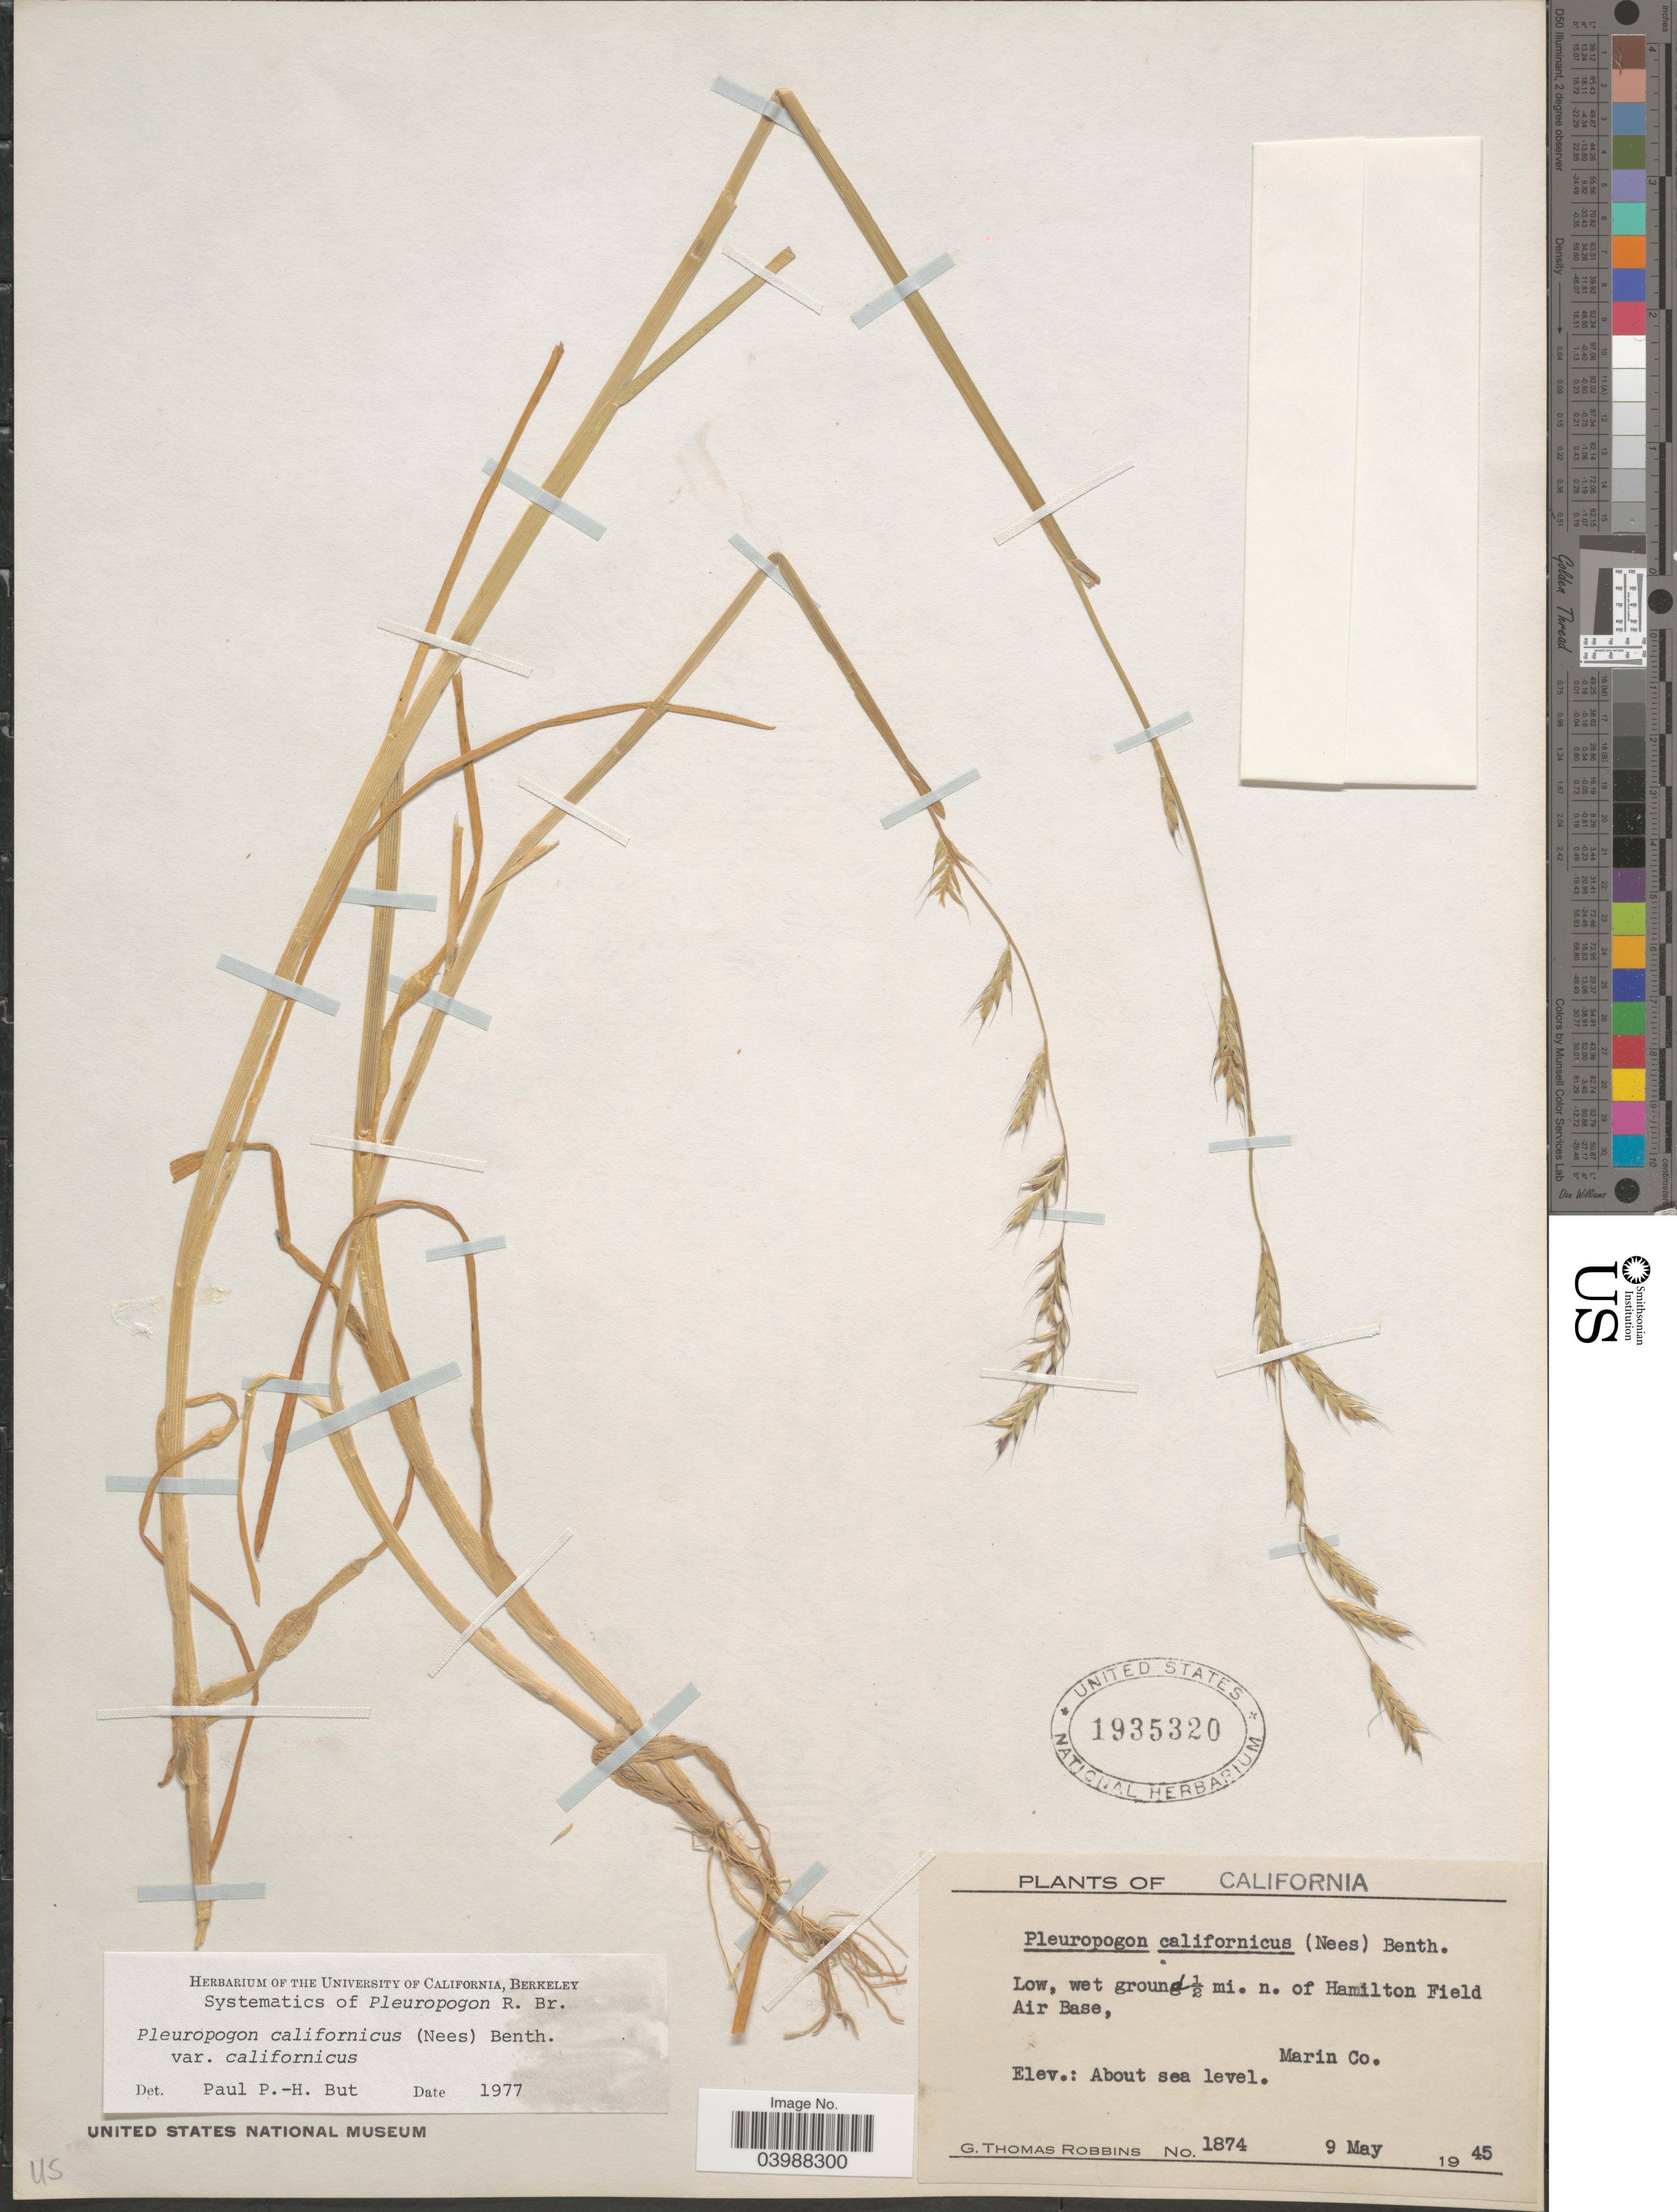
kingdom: Plantae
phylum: Tracheophyta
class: Liliopsida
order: Poales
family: Poaceae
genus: Pleuropogon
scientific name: Pleuropogon californicus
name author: (Nees) Benth. ex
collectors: G. T. Robbins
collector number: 1874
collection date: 1945-05-09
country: United States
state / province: California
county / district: Marin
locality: ½ mi. n. of Hamilton Field Air Base, Marin Co.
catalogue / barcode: US 1935320